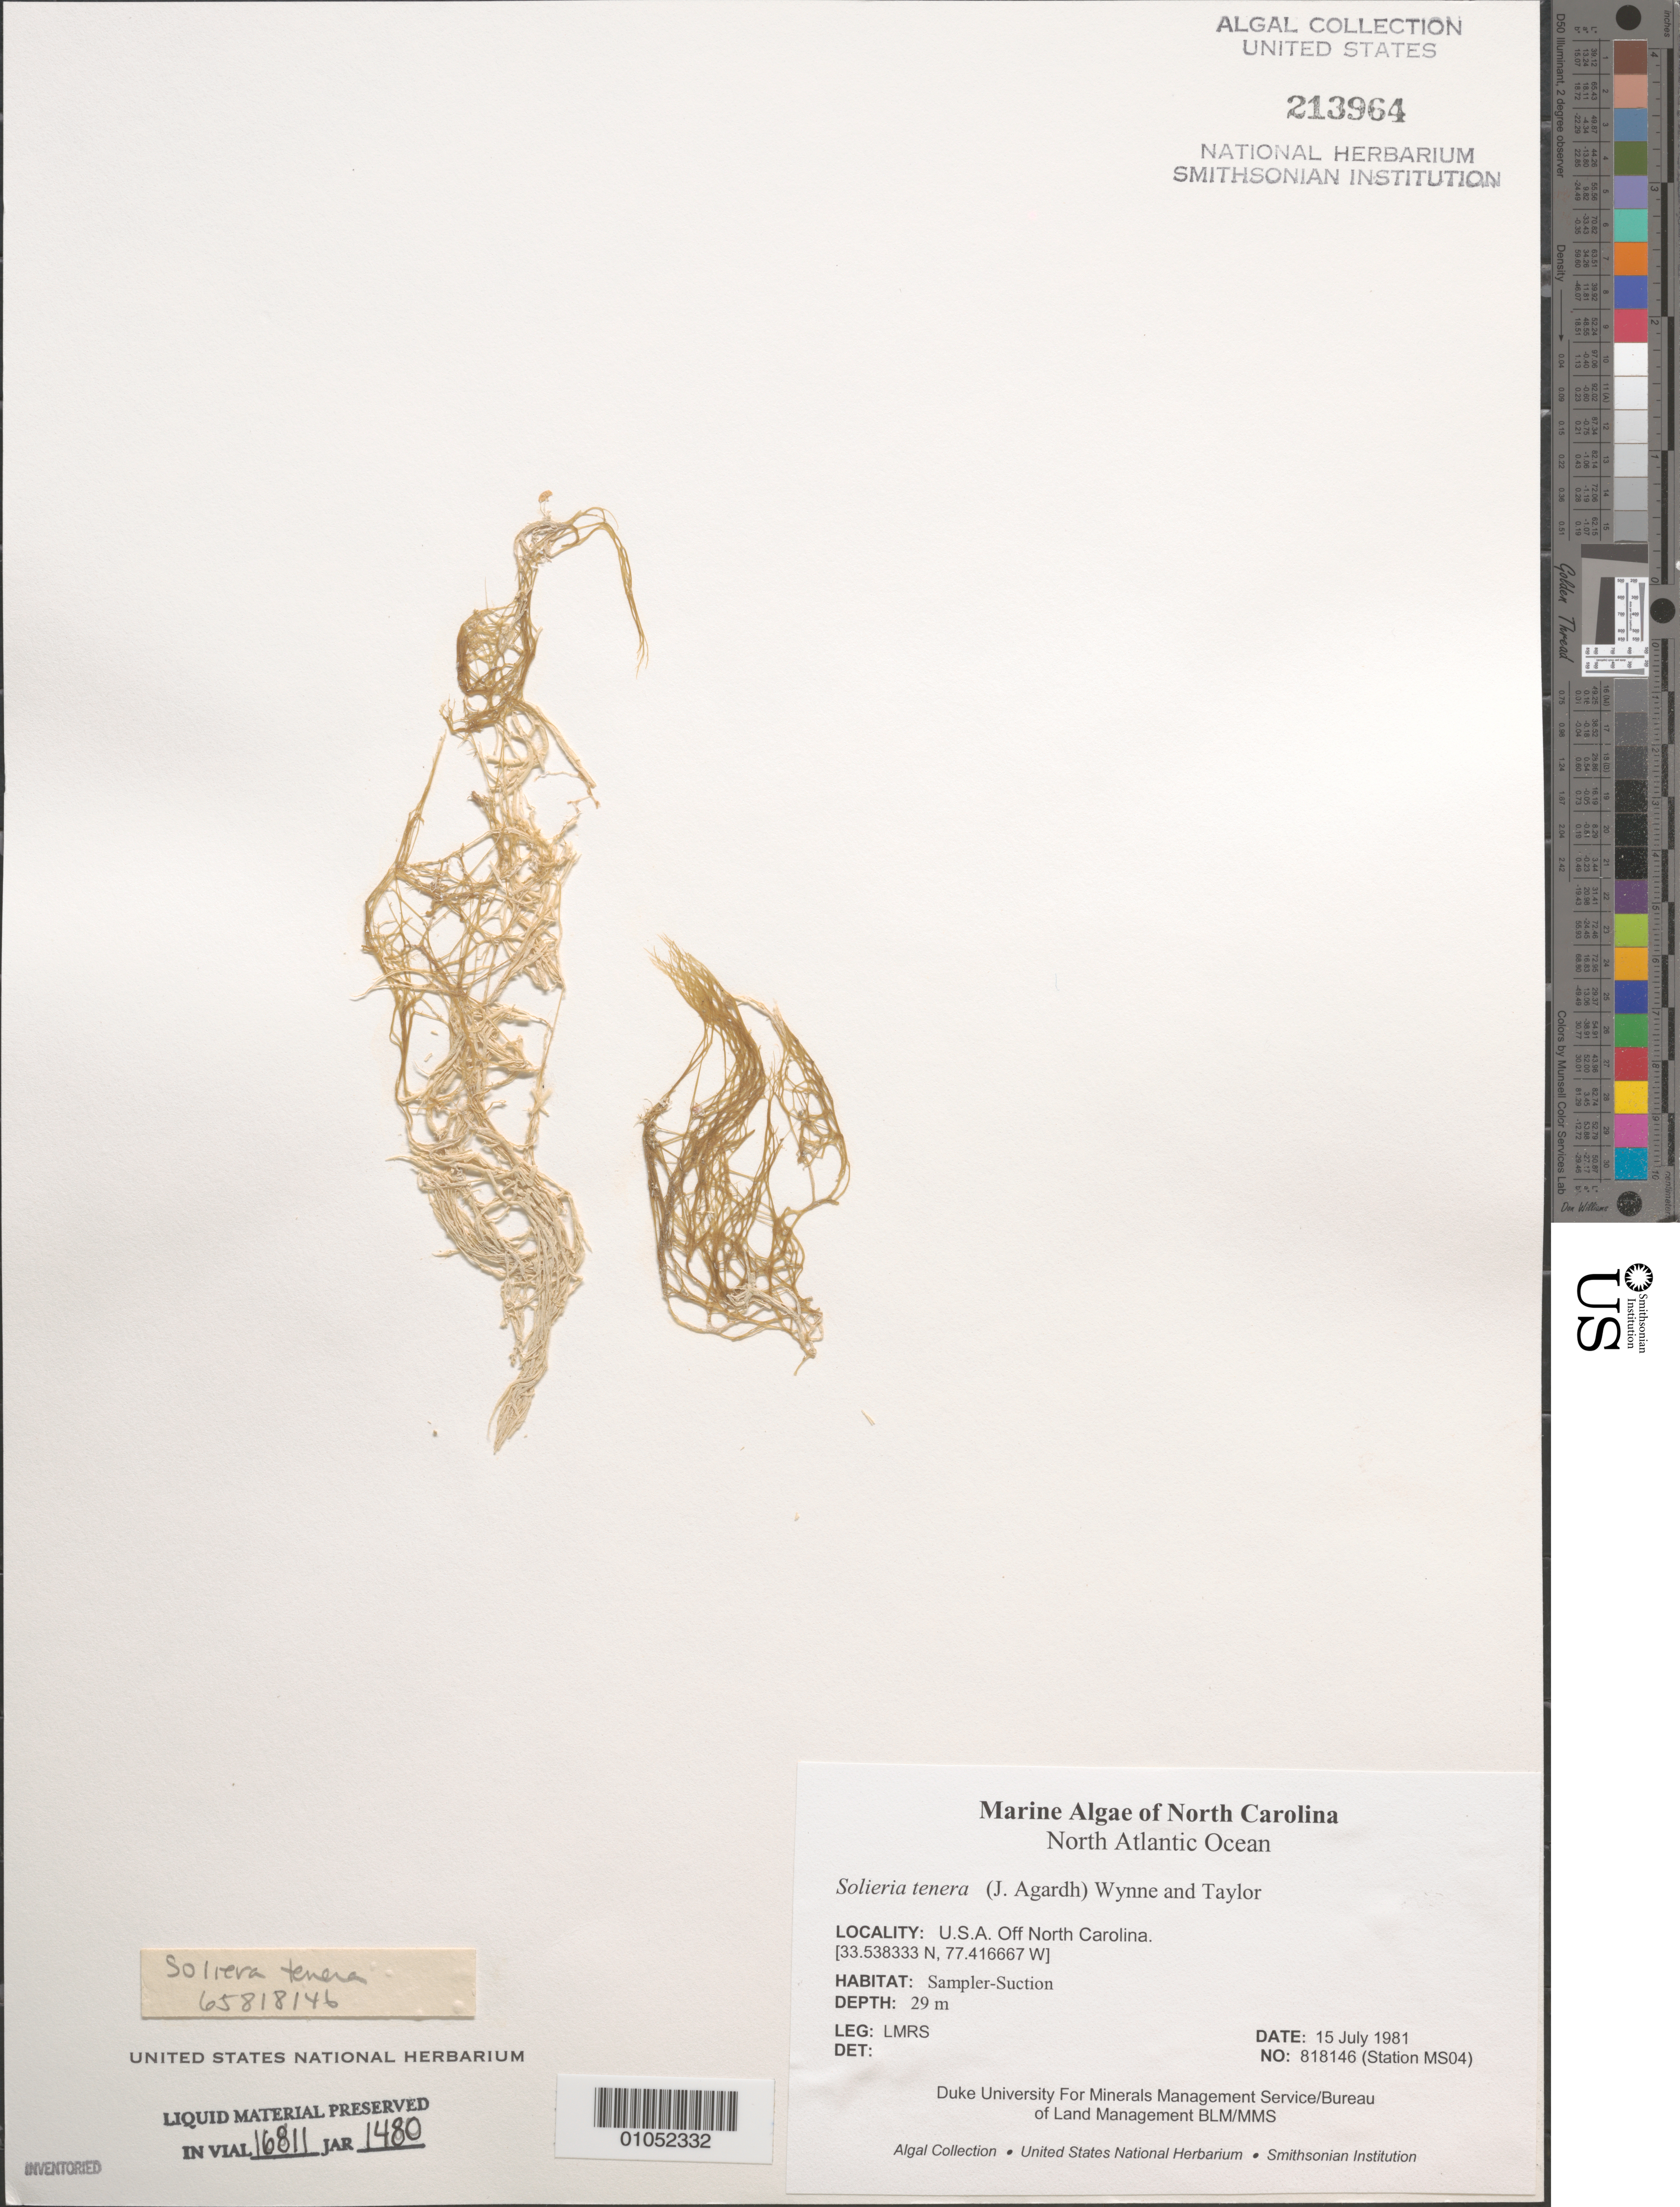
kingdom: Plantae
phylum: Rhodophyta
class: Florideophyceae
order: Gigartinales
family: Solieriaceae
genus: Solieria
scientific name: Solieria filiformis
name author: (Kütz.) P.W. Gabrielson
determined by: Algae name updating Project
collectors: LMRS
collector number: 818146 (Station MS04)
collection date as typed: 15 Jul 1981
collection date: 1981-07-15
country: United States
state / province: North Carolina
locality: North Atlantic Ocean off North Carolina coast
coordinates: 33.538333 N, 77.416667 W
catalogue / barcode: US 213964